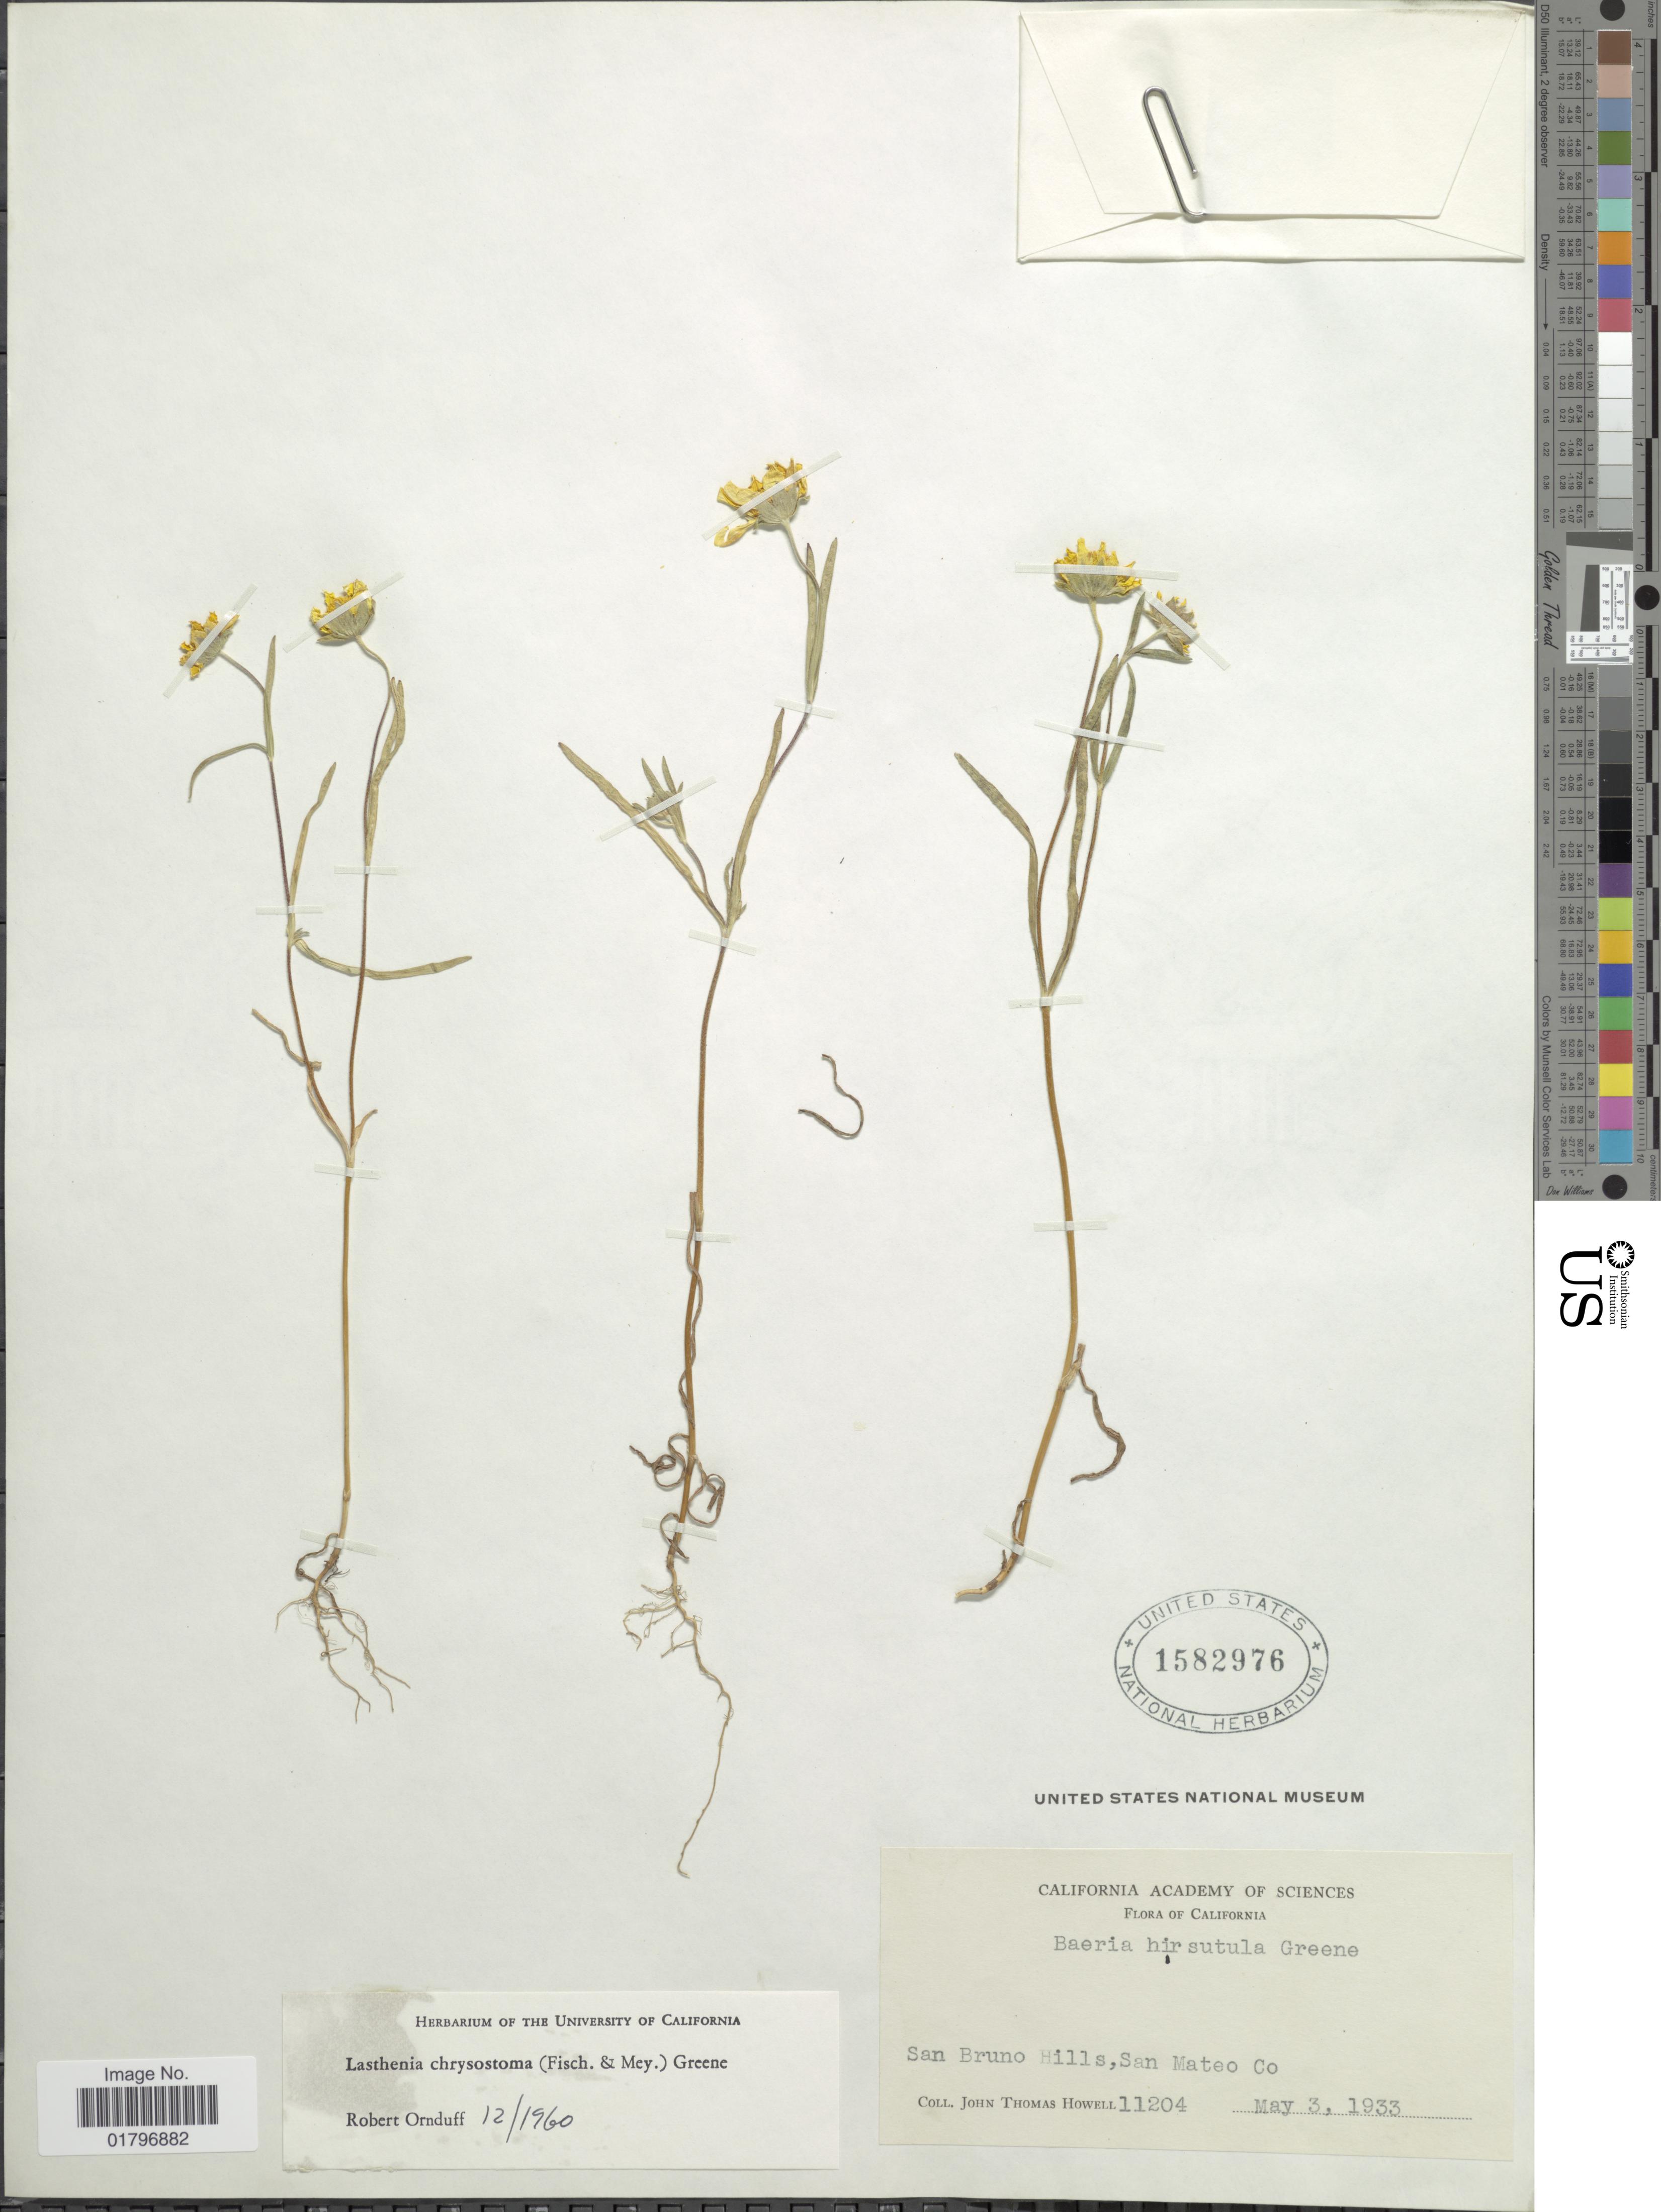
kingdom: Plantae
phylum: Tracheophyta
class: Magnoliopsida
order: Asterales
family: Asteraceae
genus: Lasthenia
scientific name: Lasthenia chrysostoma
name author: (Fisch. & C.A. Mey.) Greene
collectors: J. T. Howell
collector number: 11204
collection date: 1933-05-03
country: United States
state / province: California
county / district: San Mateo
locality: San Bruno Hills, San Mateo Co.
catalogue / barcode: US 1582976